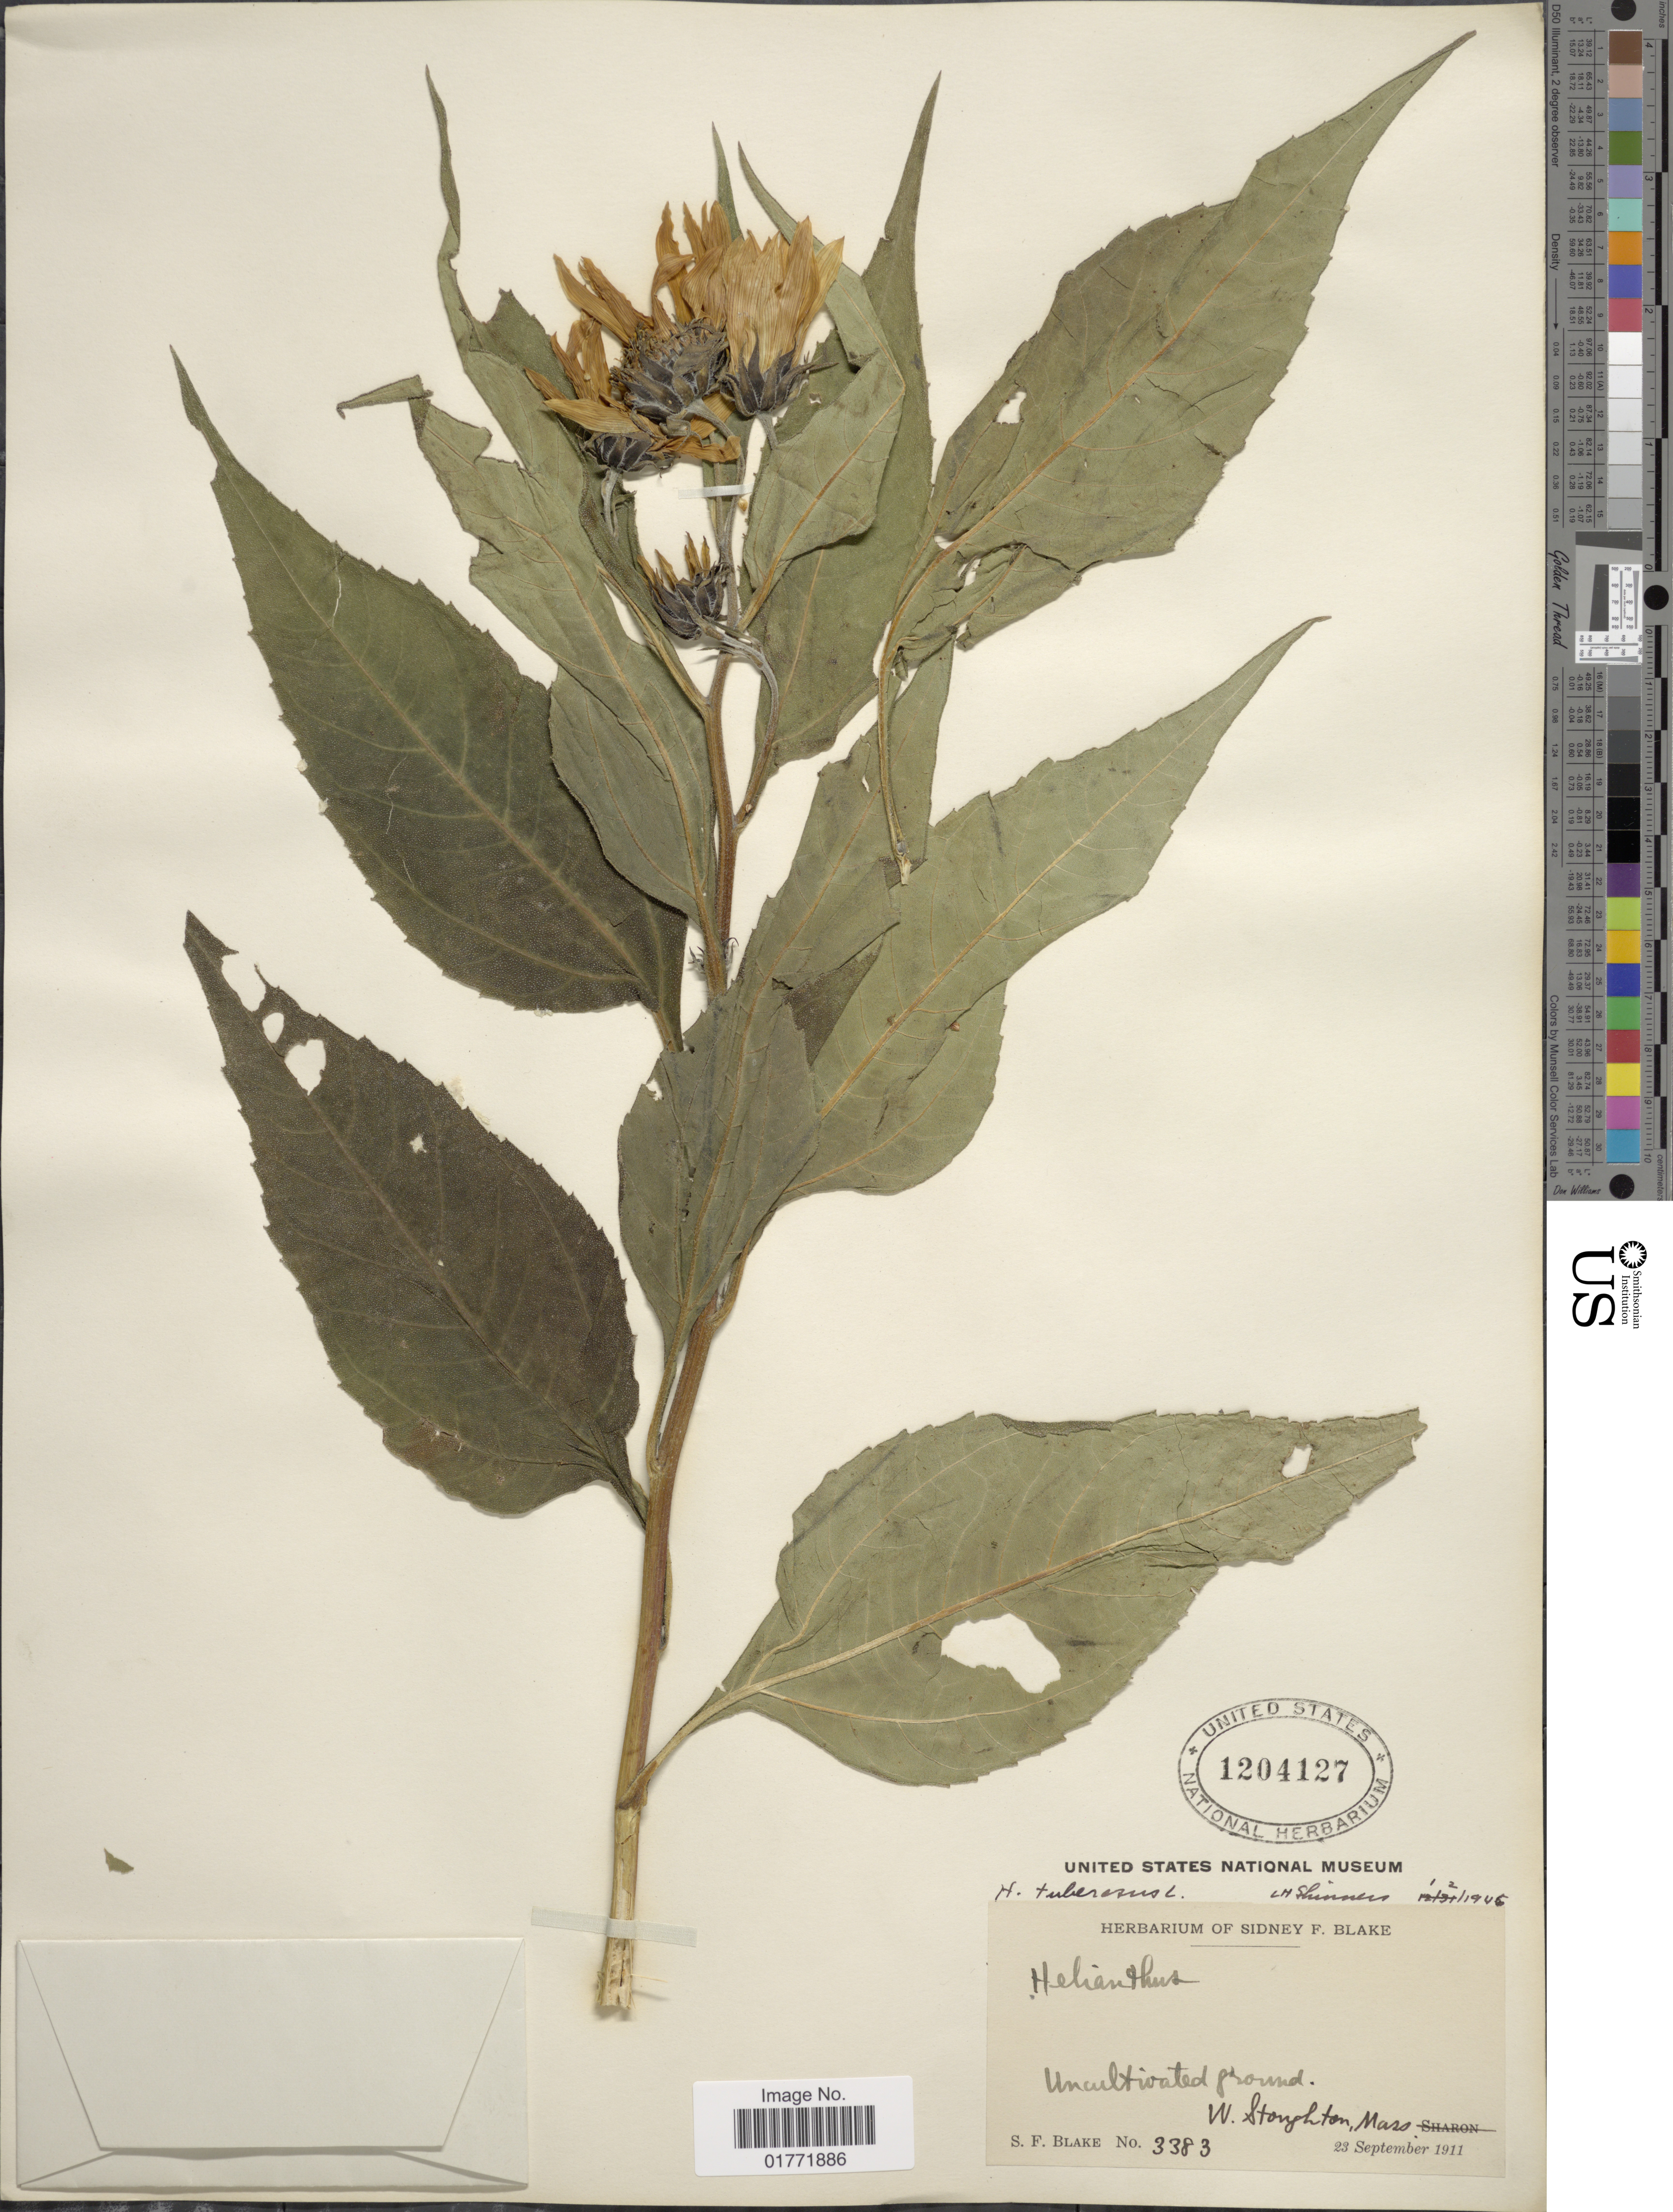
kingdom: Plantae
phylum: Tracheophyta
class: Magnoliopsida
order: Asterales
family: Asteraceae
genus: Helianthus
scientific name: Helianthus tuberosus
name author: L.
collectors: S. Blake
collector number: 3383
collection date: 1911-09-23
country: United States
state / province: Massachusetts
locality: W. Stonghton, Mass.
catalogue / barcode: US 1204127